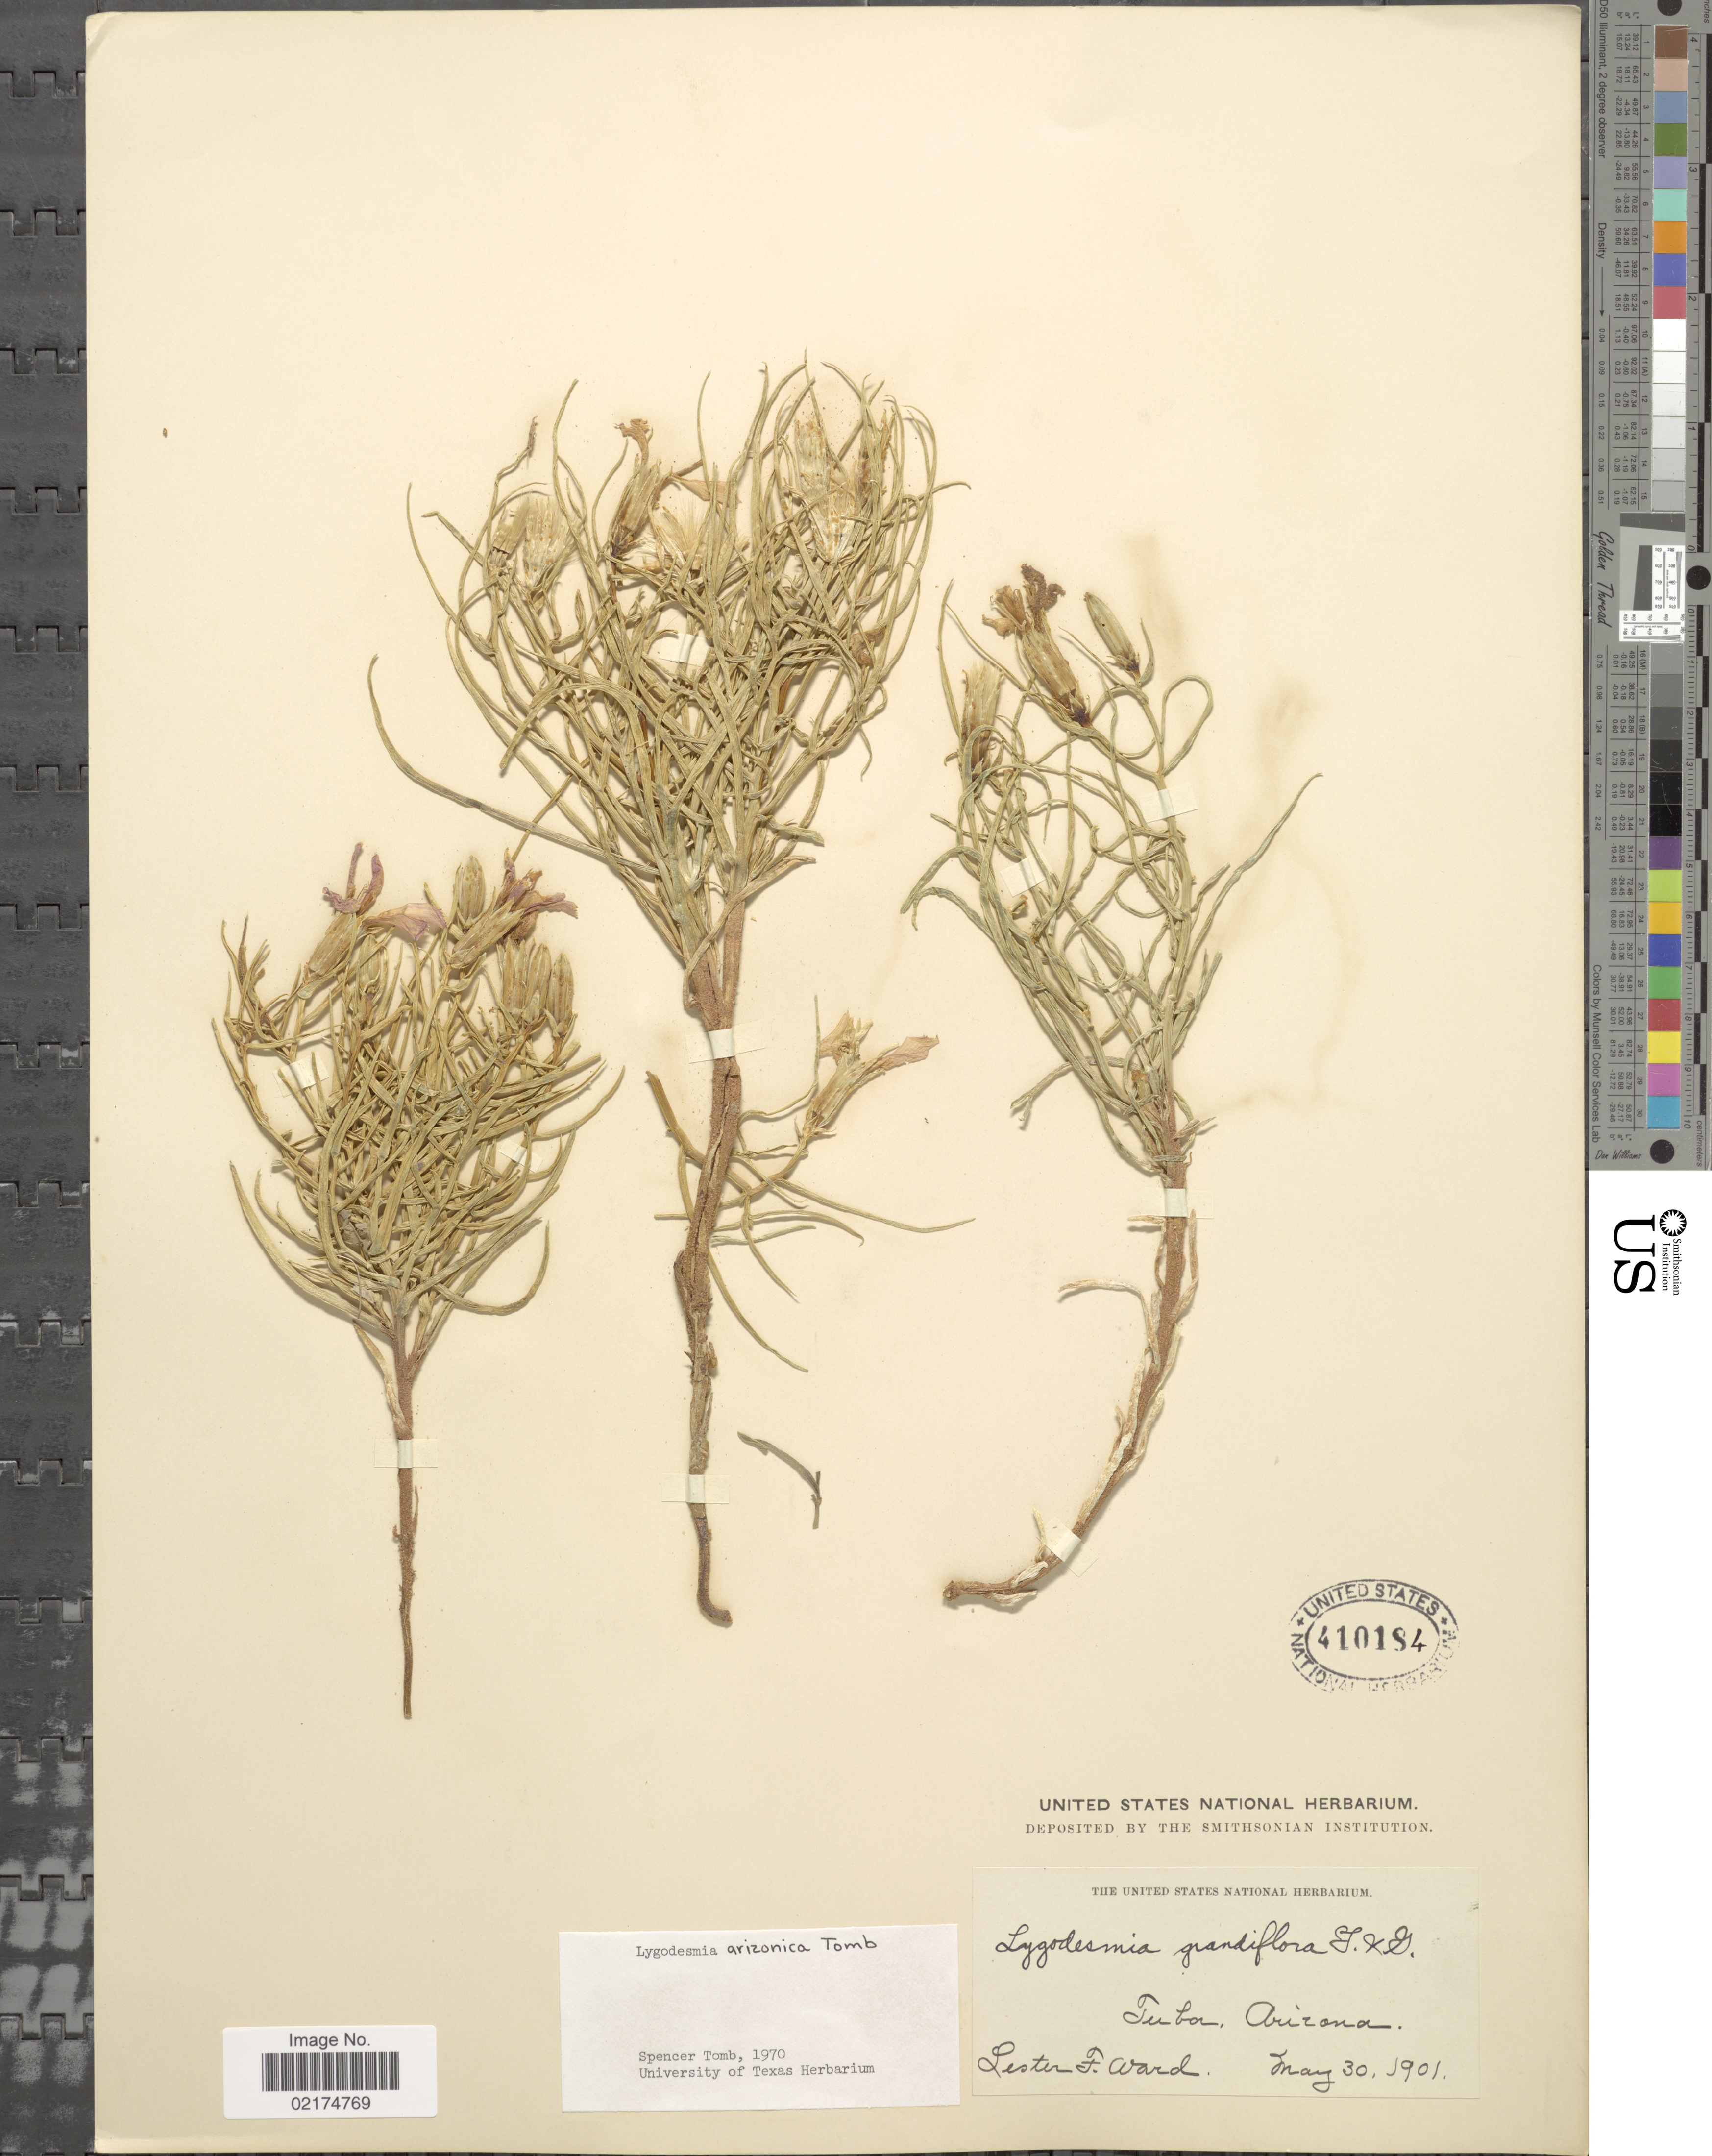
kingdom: Plantae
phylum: Tracheophyta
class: Magnoliopsida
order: Asterales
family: Asteraceae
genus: Lygodesmia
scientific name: Lygodesmia grandiflora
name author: Torr. & A. Gray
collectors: L. F. Ward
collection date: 1901-05-30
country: United States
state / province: Arizona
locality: Tuba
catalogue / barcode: US 410184